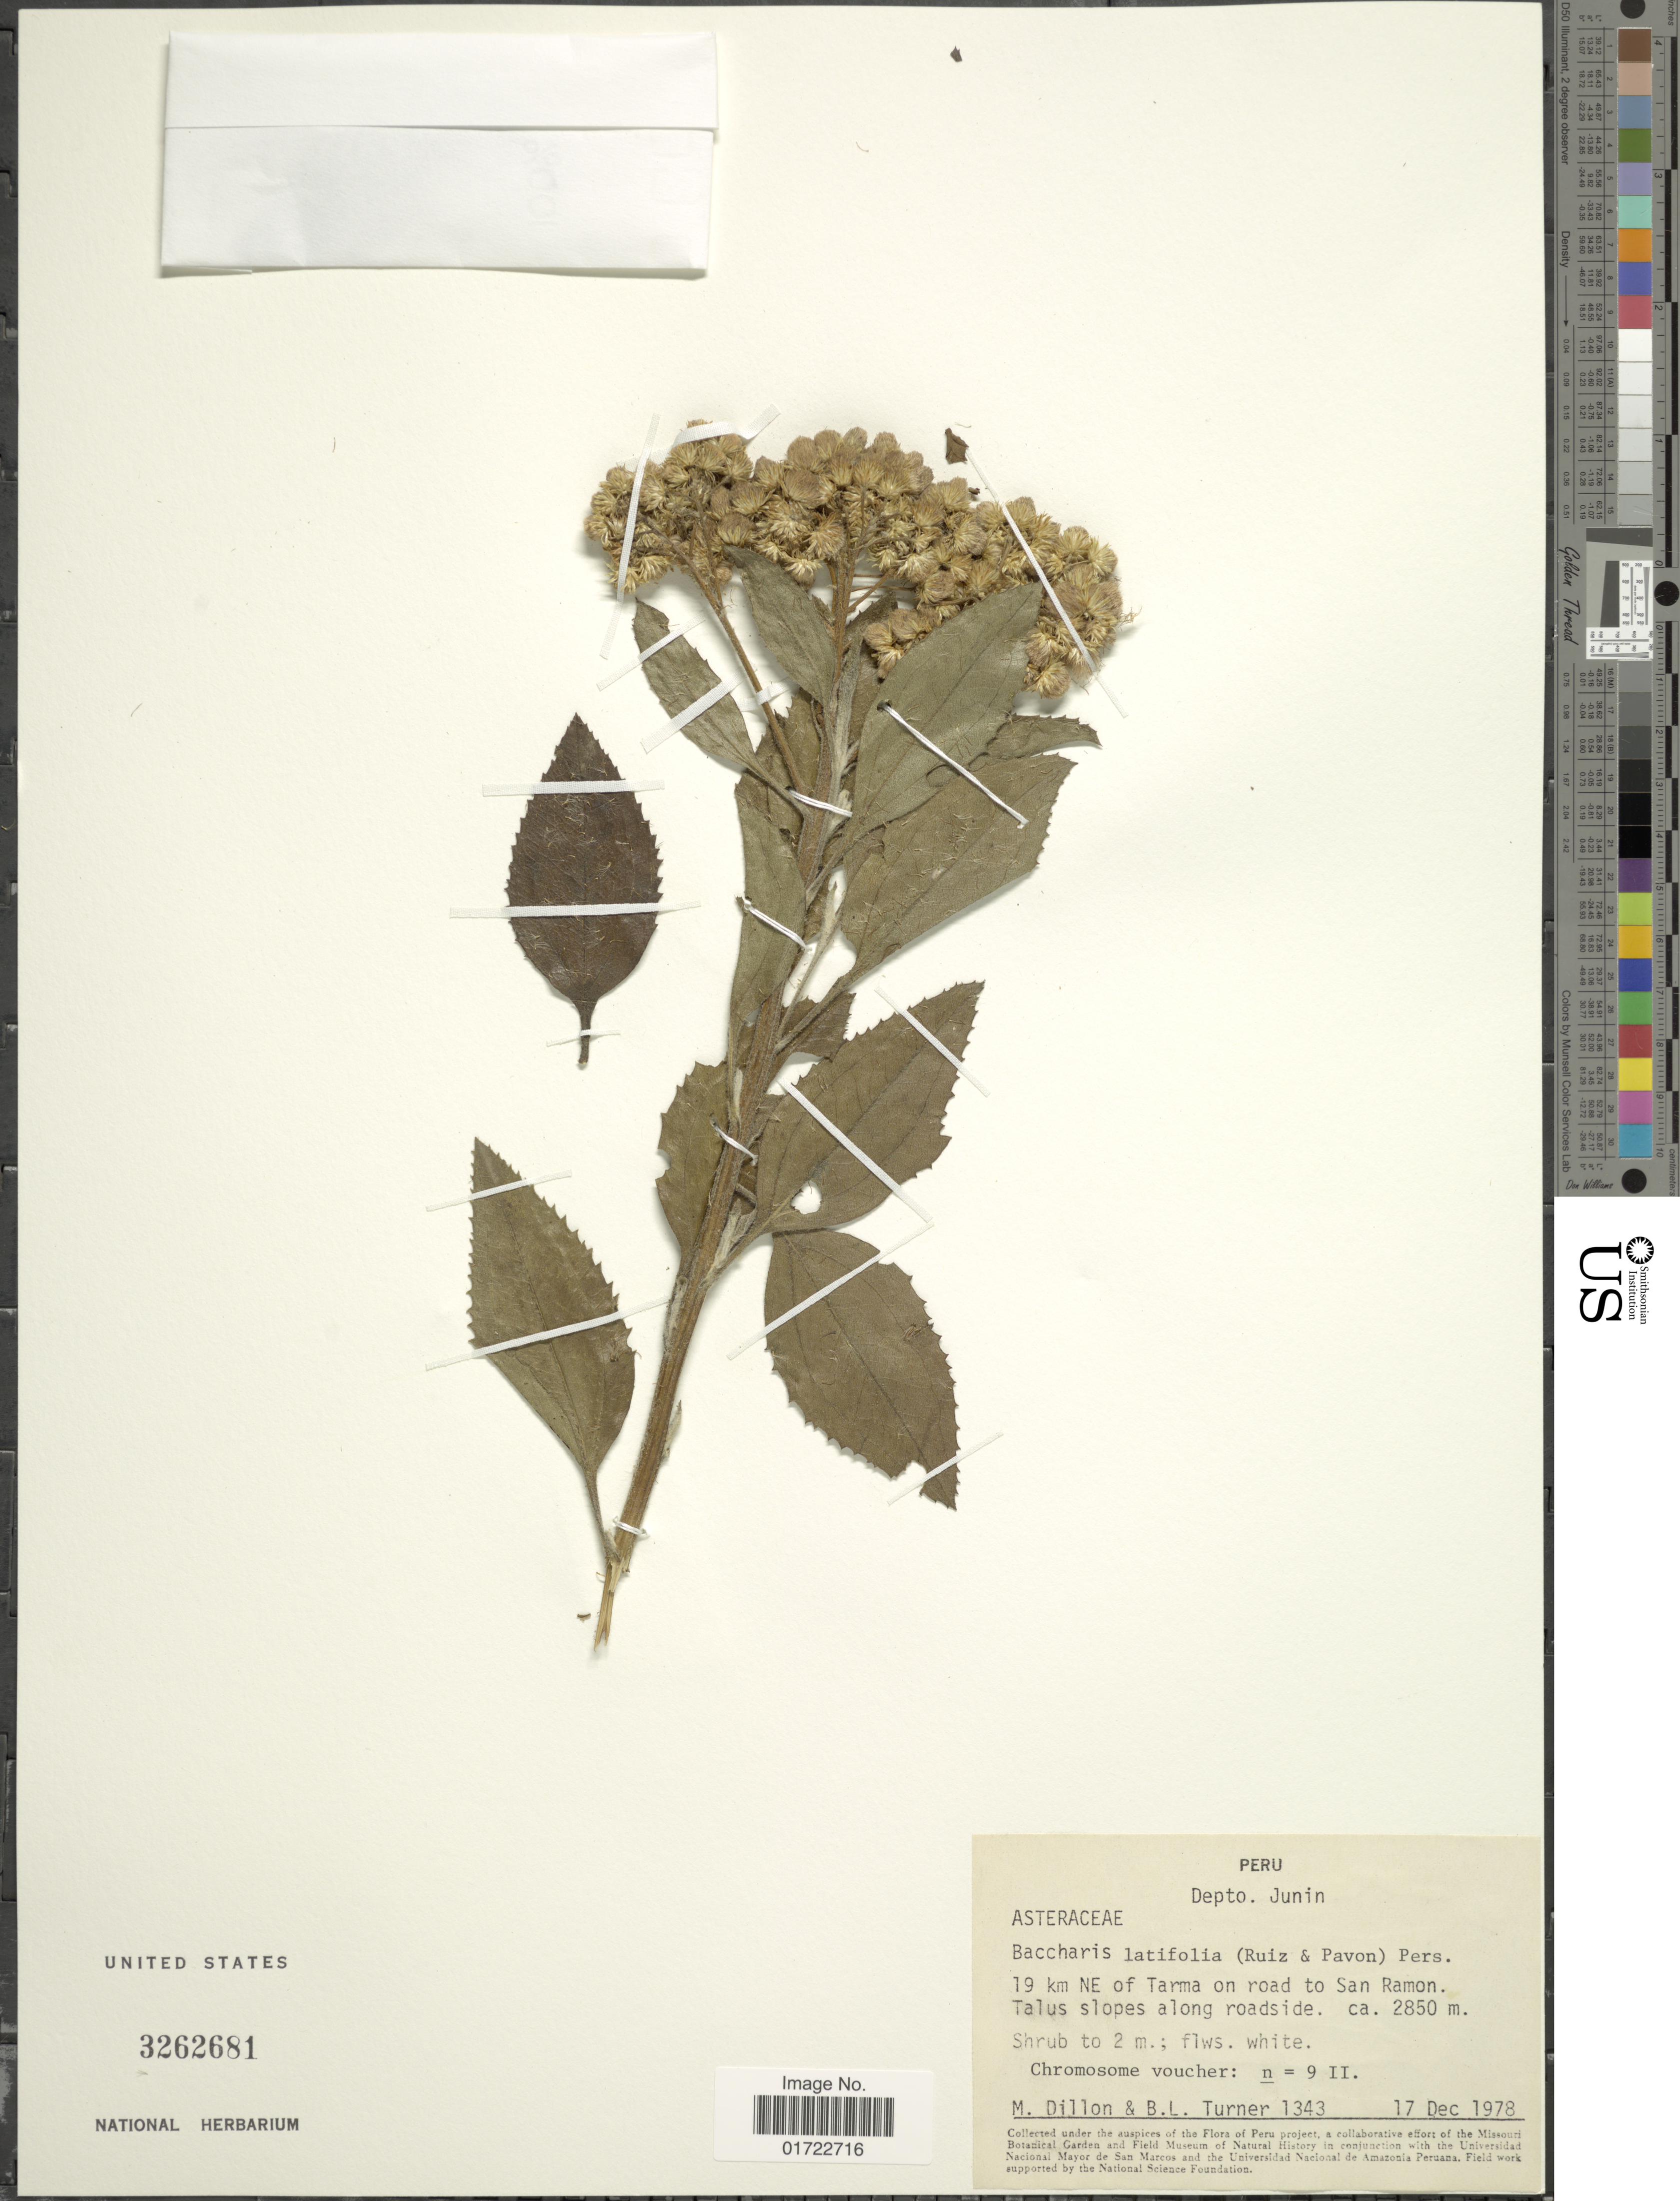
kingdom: Plantae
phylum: Tracheophyta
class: Magnoliopsida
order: Asterales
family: Asteraceae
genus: Baccharis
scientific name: Baccharis latifolia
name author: (Ruiz & Pav.) Pers.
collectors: M. O. Dillon & B. L. Turner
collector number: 1343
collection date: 1978-12-17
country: Peru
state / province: Junín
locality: Depto. Junin, 19 km NE of Tarma on road to San Ramon.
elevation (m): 2850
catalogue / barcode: US 3262681